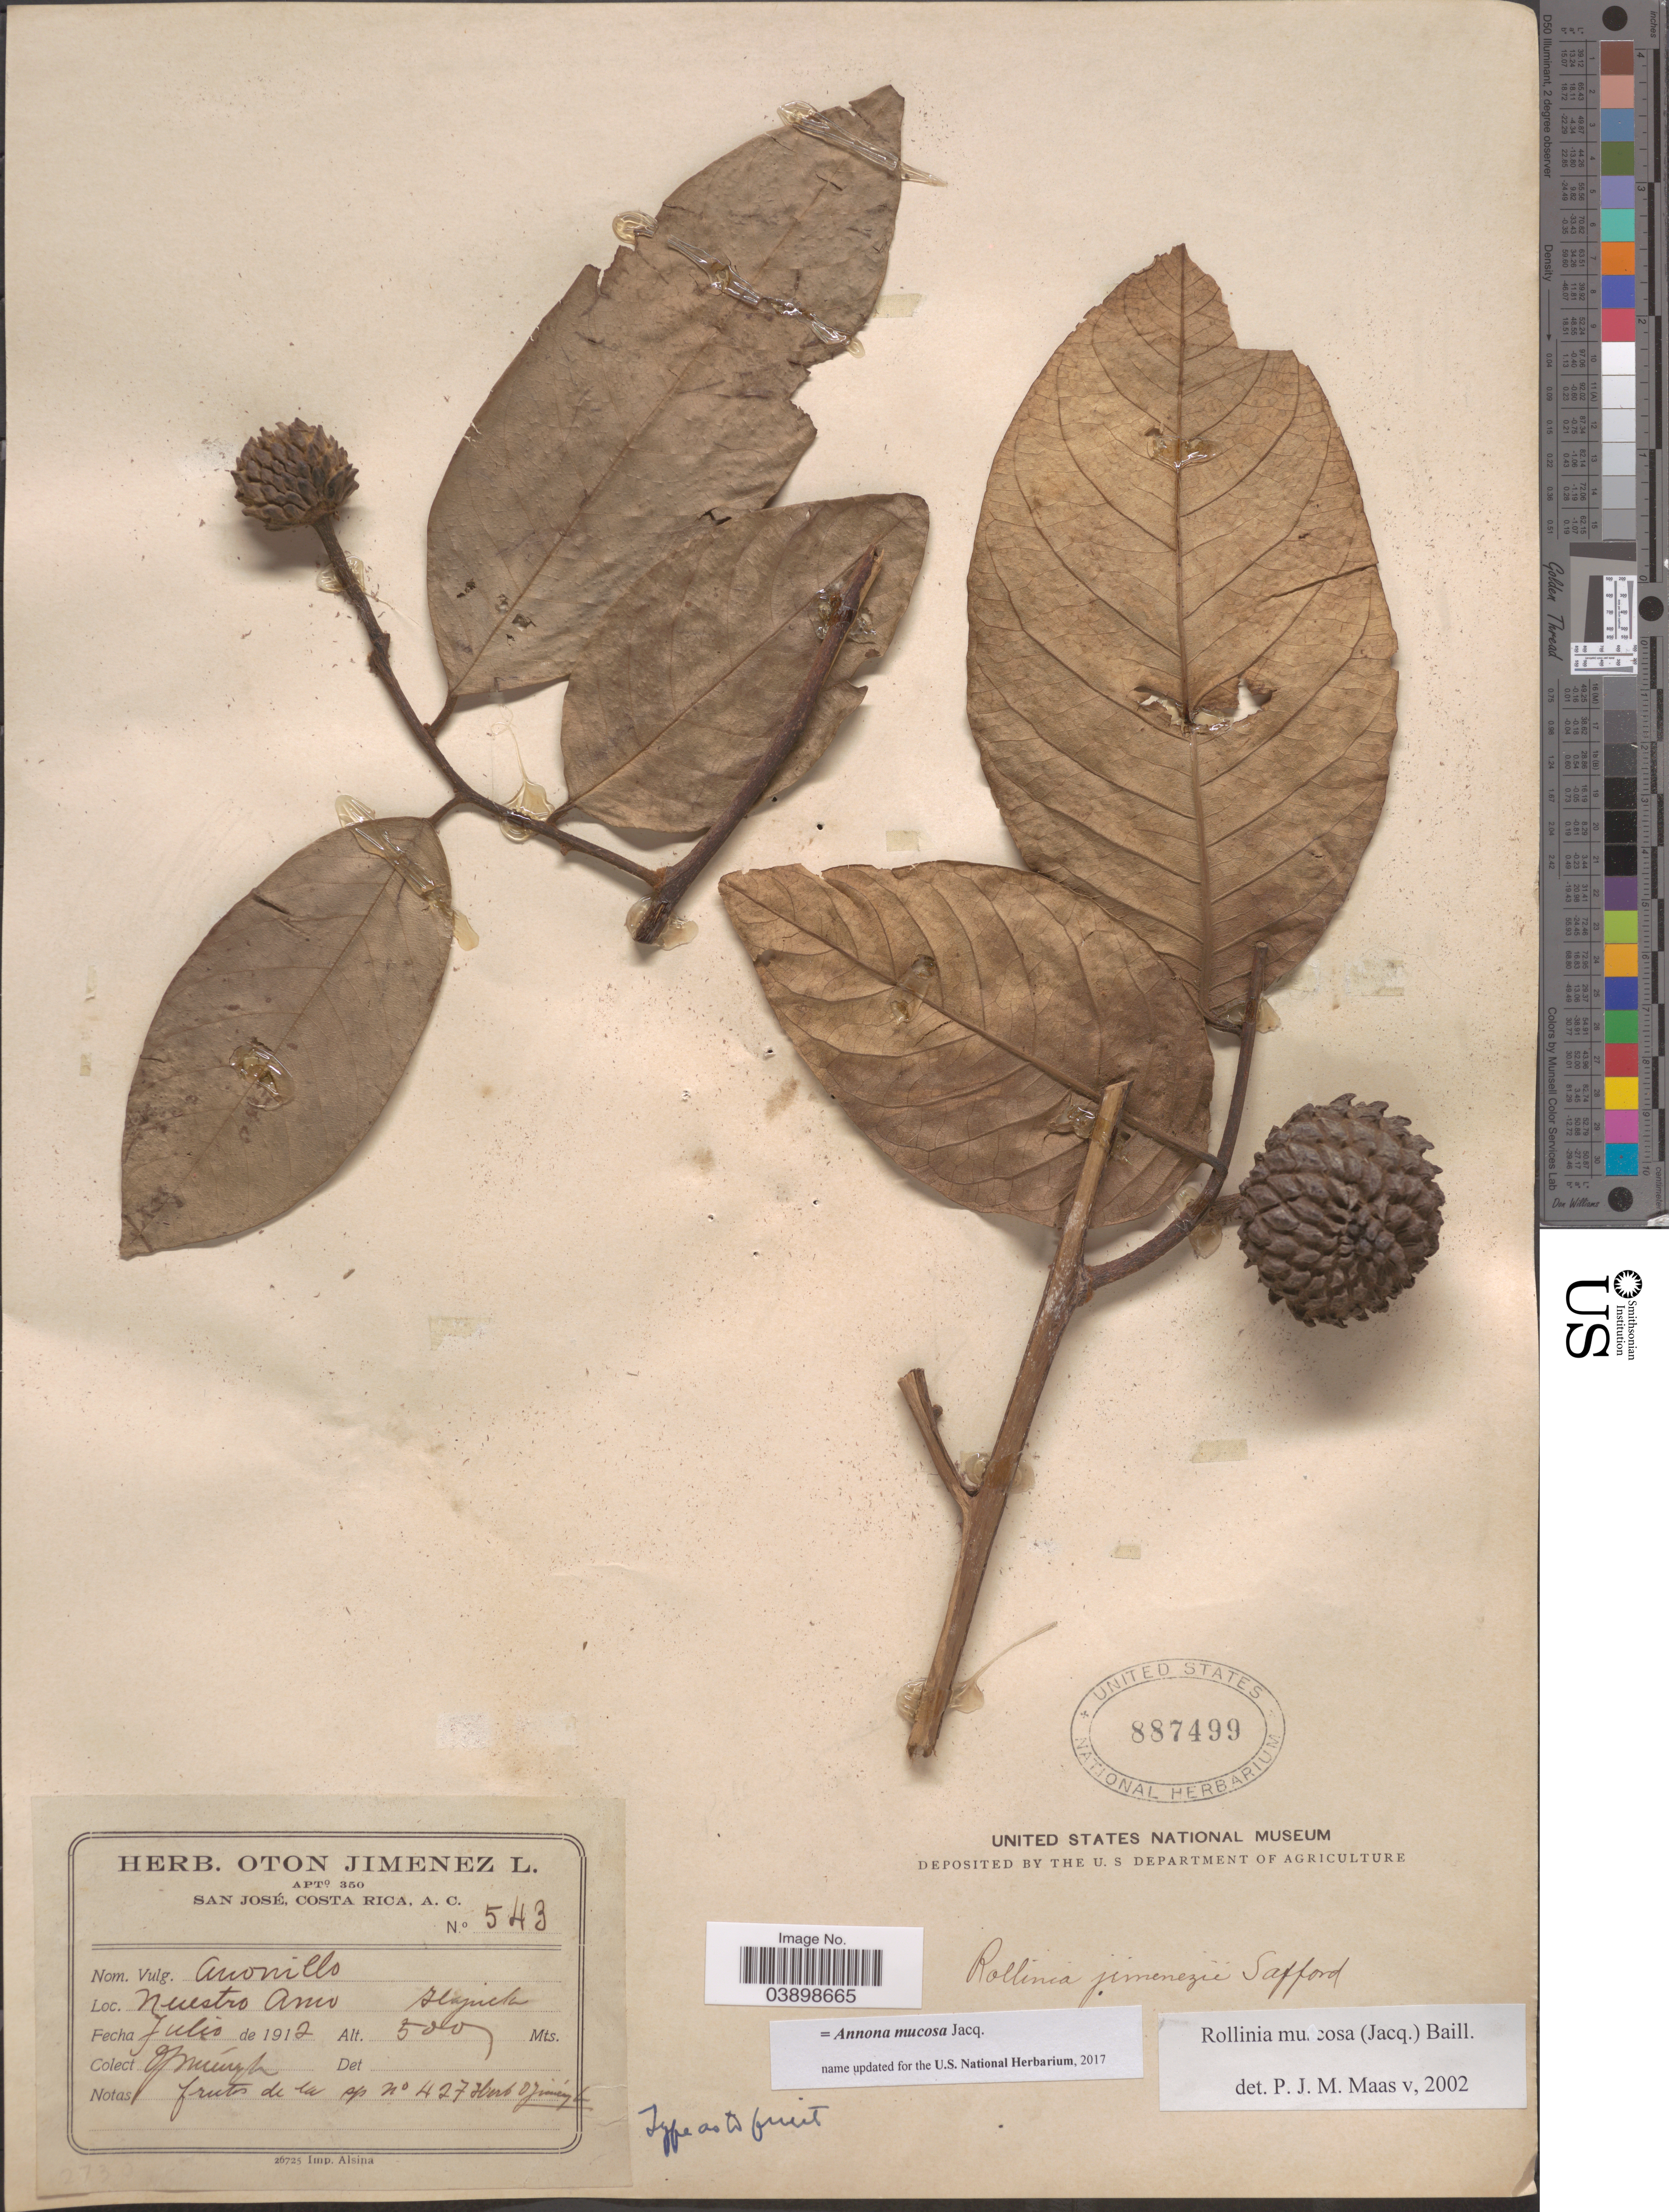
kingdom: Plantae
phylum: Tracheophyta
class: Magnoliopsida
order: Magnoliales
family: Annonaceae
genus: Annona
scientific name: Annona mucosa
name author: Jacq.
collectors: O. Jiménez L.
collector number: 543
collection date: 1912-07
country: Costa Rica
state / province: Alajuela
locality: Nuestro Amo.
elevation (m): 500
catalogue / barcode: US 887499